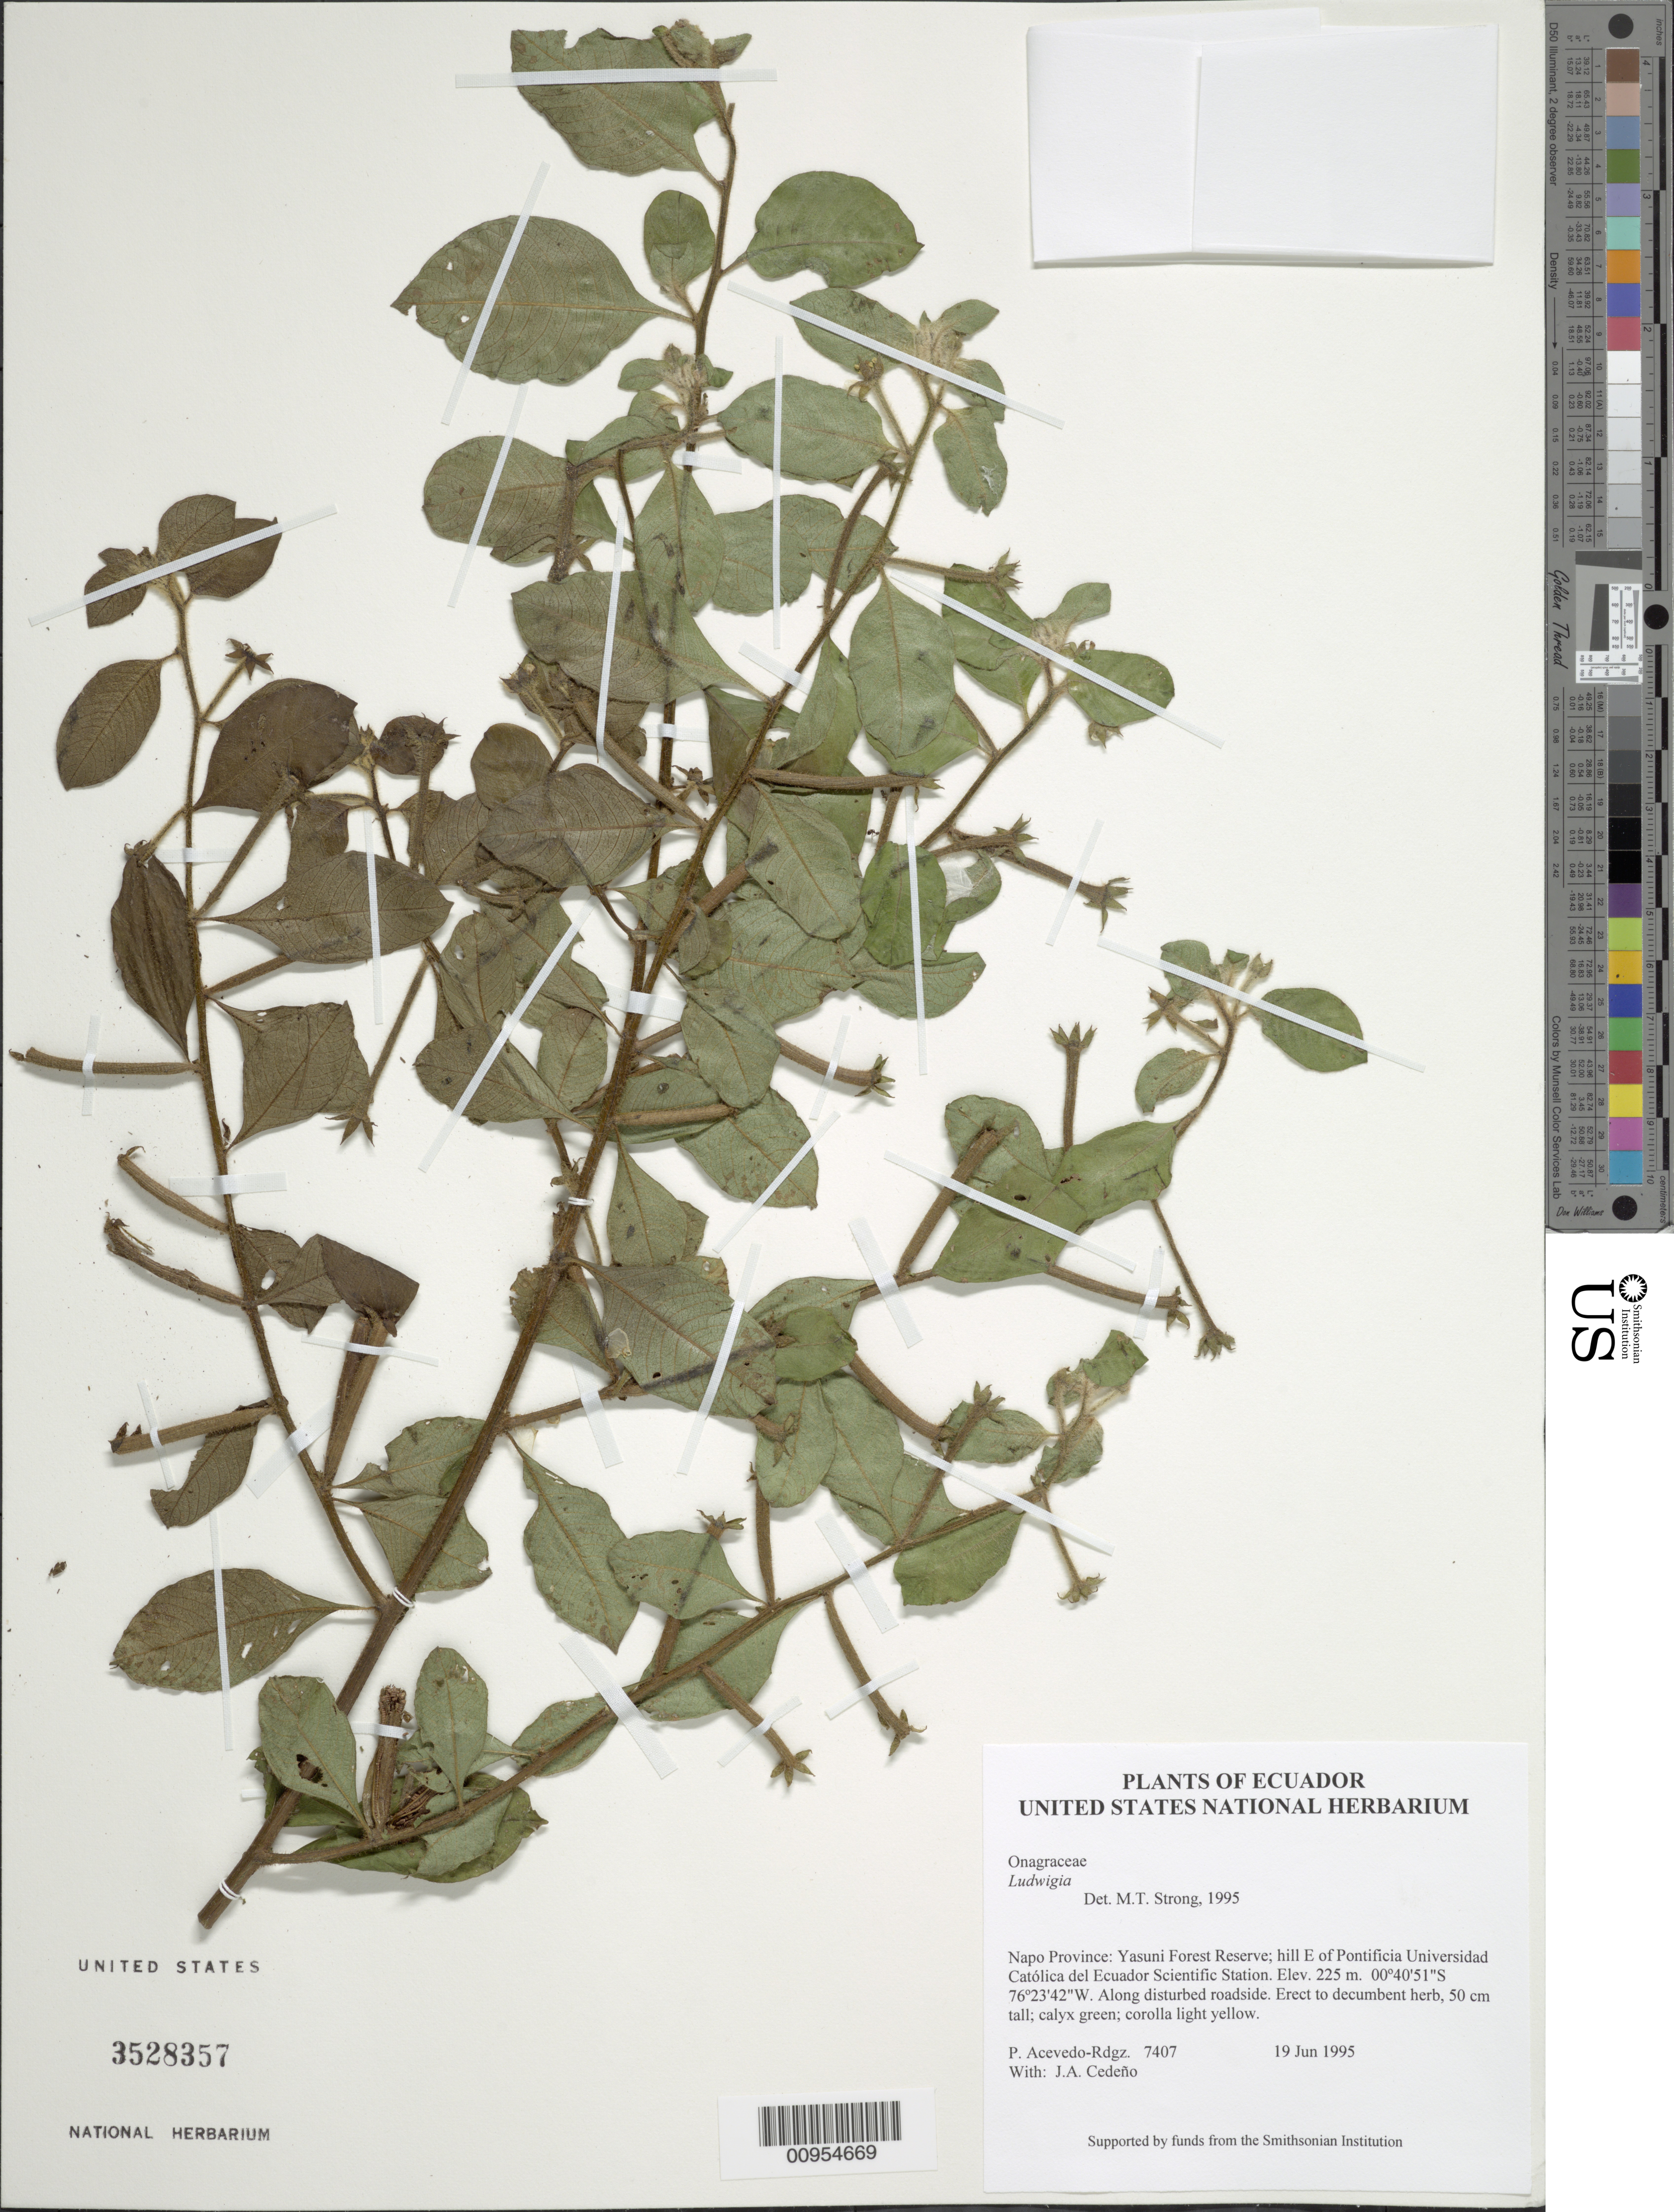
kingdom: Plantae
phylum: Tracheophyta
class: Magnoliopsida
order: Myrtales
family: Onagraceae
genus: Ludwigia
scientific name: Ludwigia sp.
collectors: P. Acevedo-Rodr. & J. A. Cedeño M.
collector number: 7407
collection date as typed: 19 Jun 1995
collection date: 1995-06-19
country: Ecuador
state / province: Napo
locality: Napo Province: Yasuni Forest Reserve; hill E of Pontificia Universidad Católica del Ecuador Scientific Station.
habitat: Along disturbed roadside.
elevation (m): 225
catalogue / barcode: US 3528357